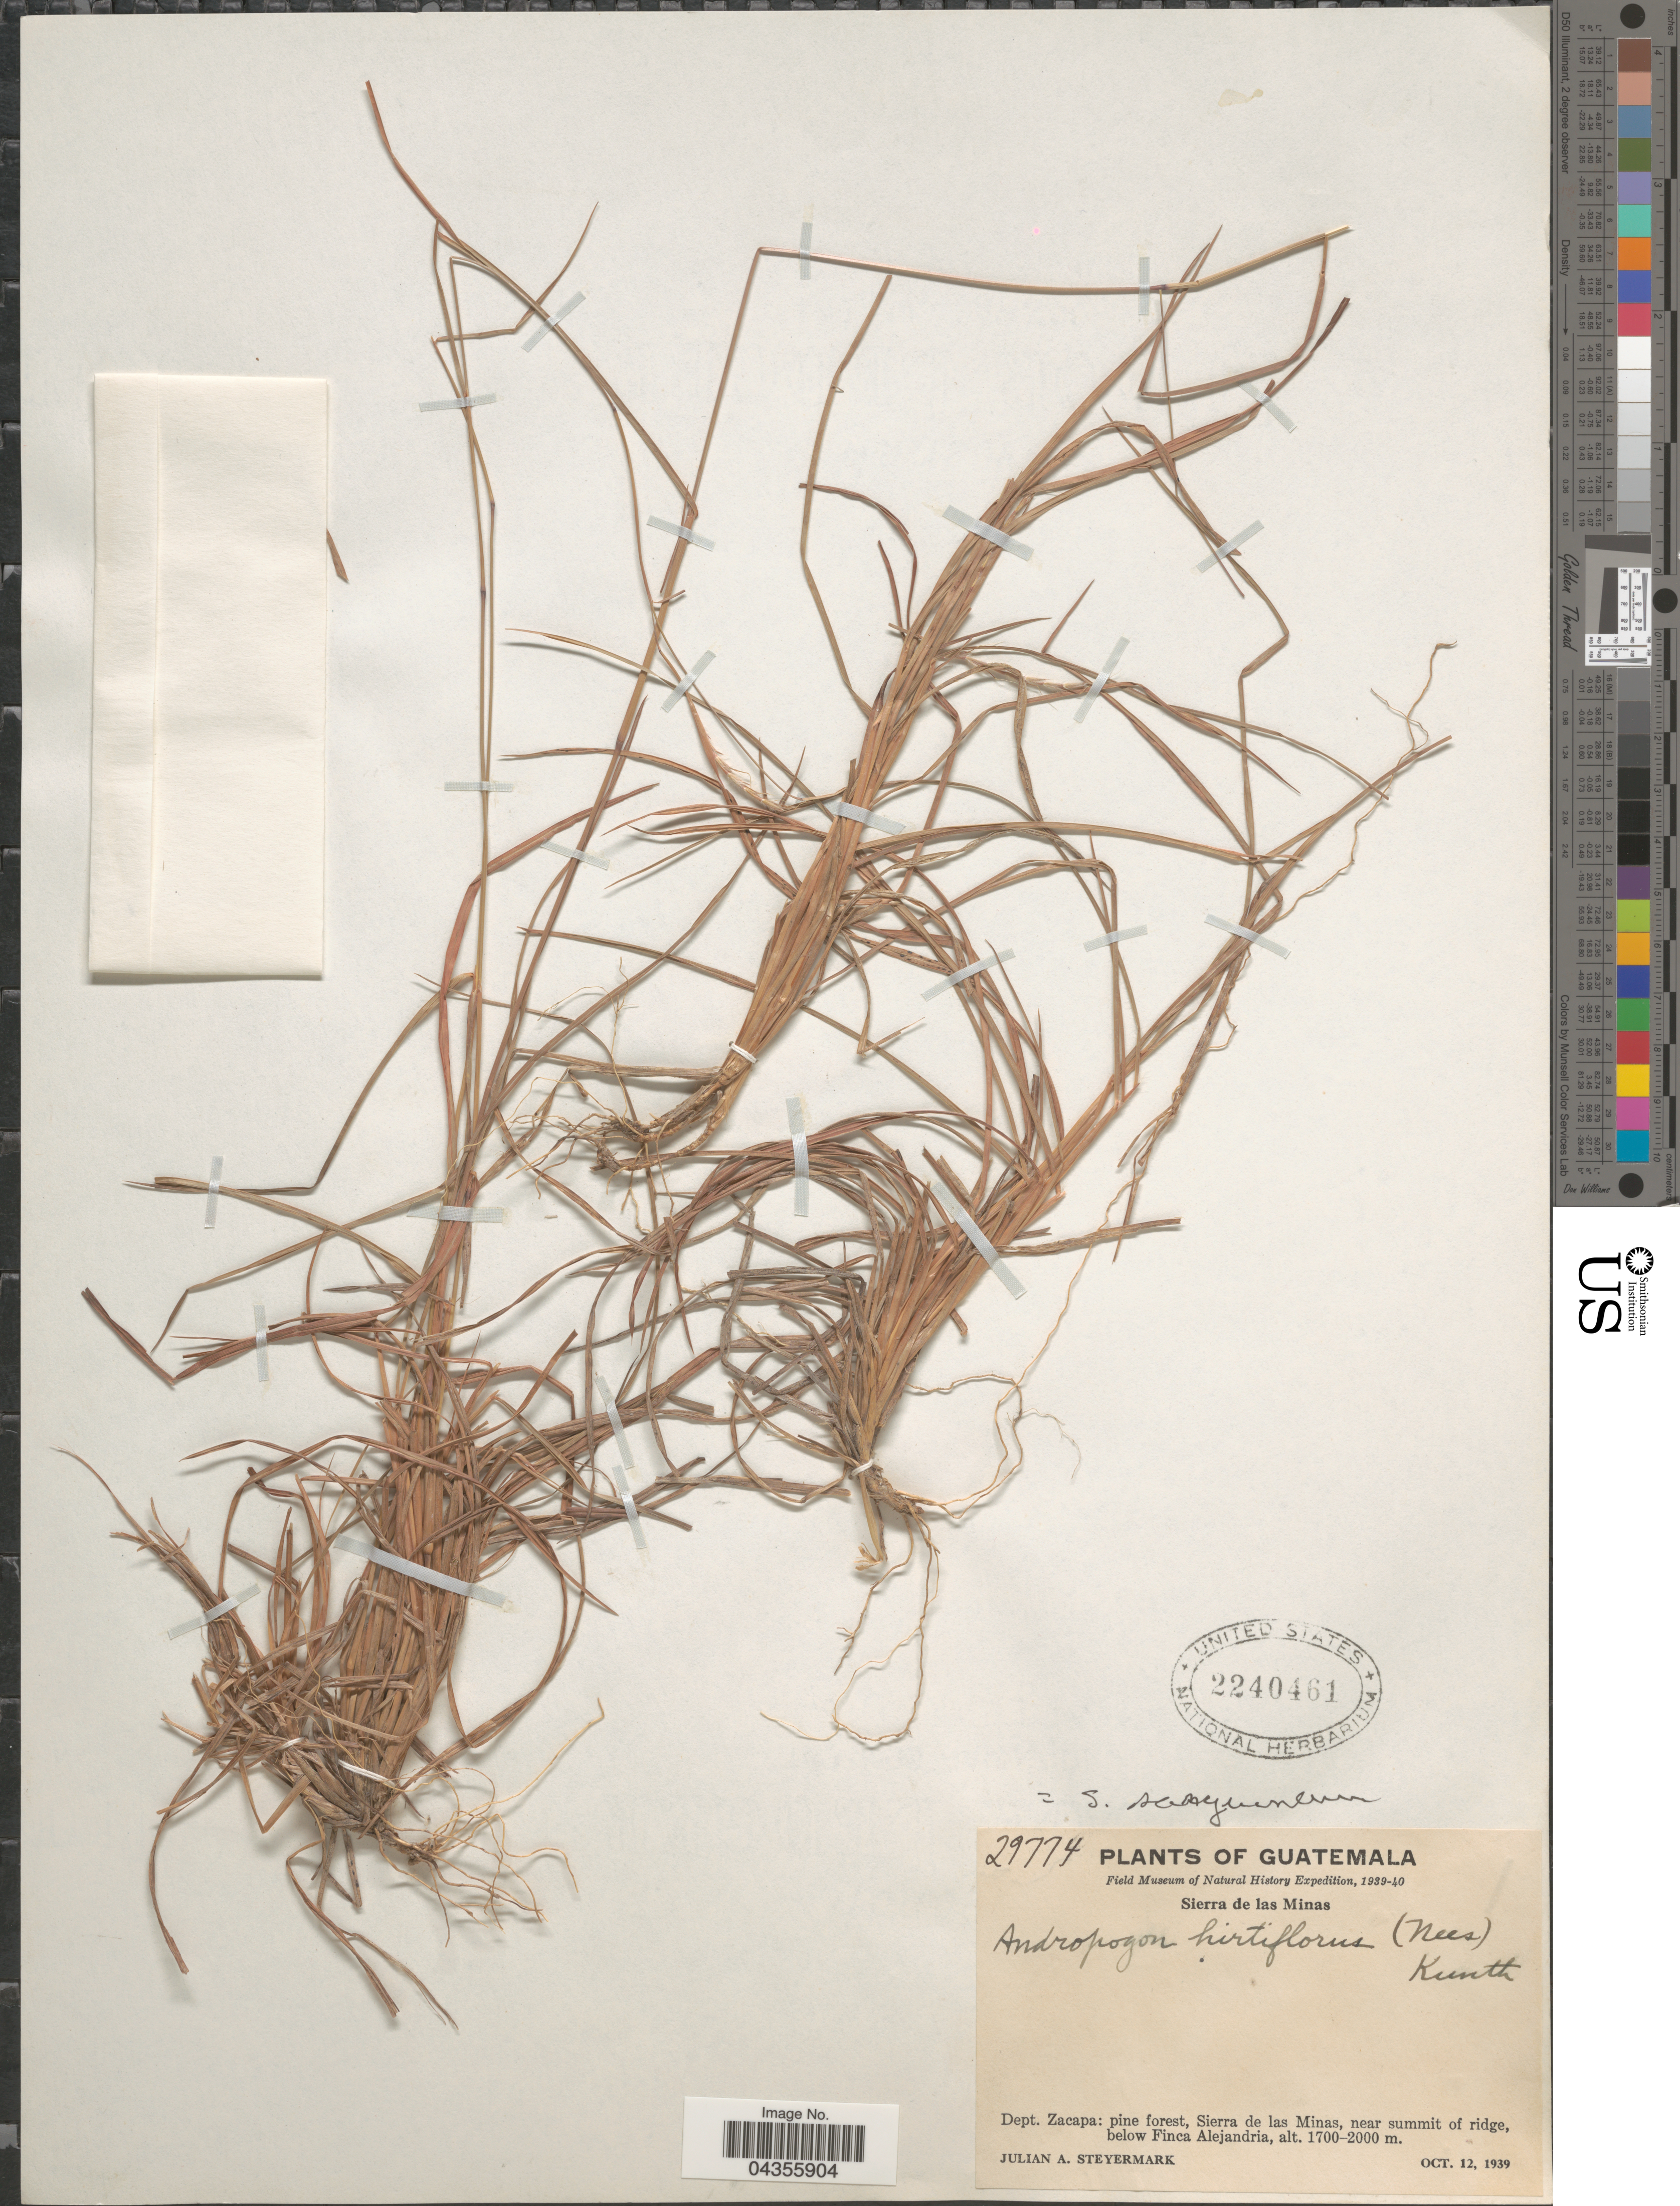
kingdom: Plantae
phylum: Tracheophyta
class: Liliopsida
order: Poales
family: Poaceae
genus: Schizachyrium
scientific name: Schizachyrium sanguineum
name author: (Retz.) Alston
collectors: J. Steyermark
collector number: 29774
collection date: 1939-10-12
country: Guatemala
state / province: Zacapa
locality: Field Museum of Natural History Expedition, 1939-40. Sierra de las Minas. Dept. Zacapa: pine forest, Sierra de las Minas, near summit of ridge, below Finca Alejandria.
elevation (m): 1700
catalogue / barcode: US 2240461